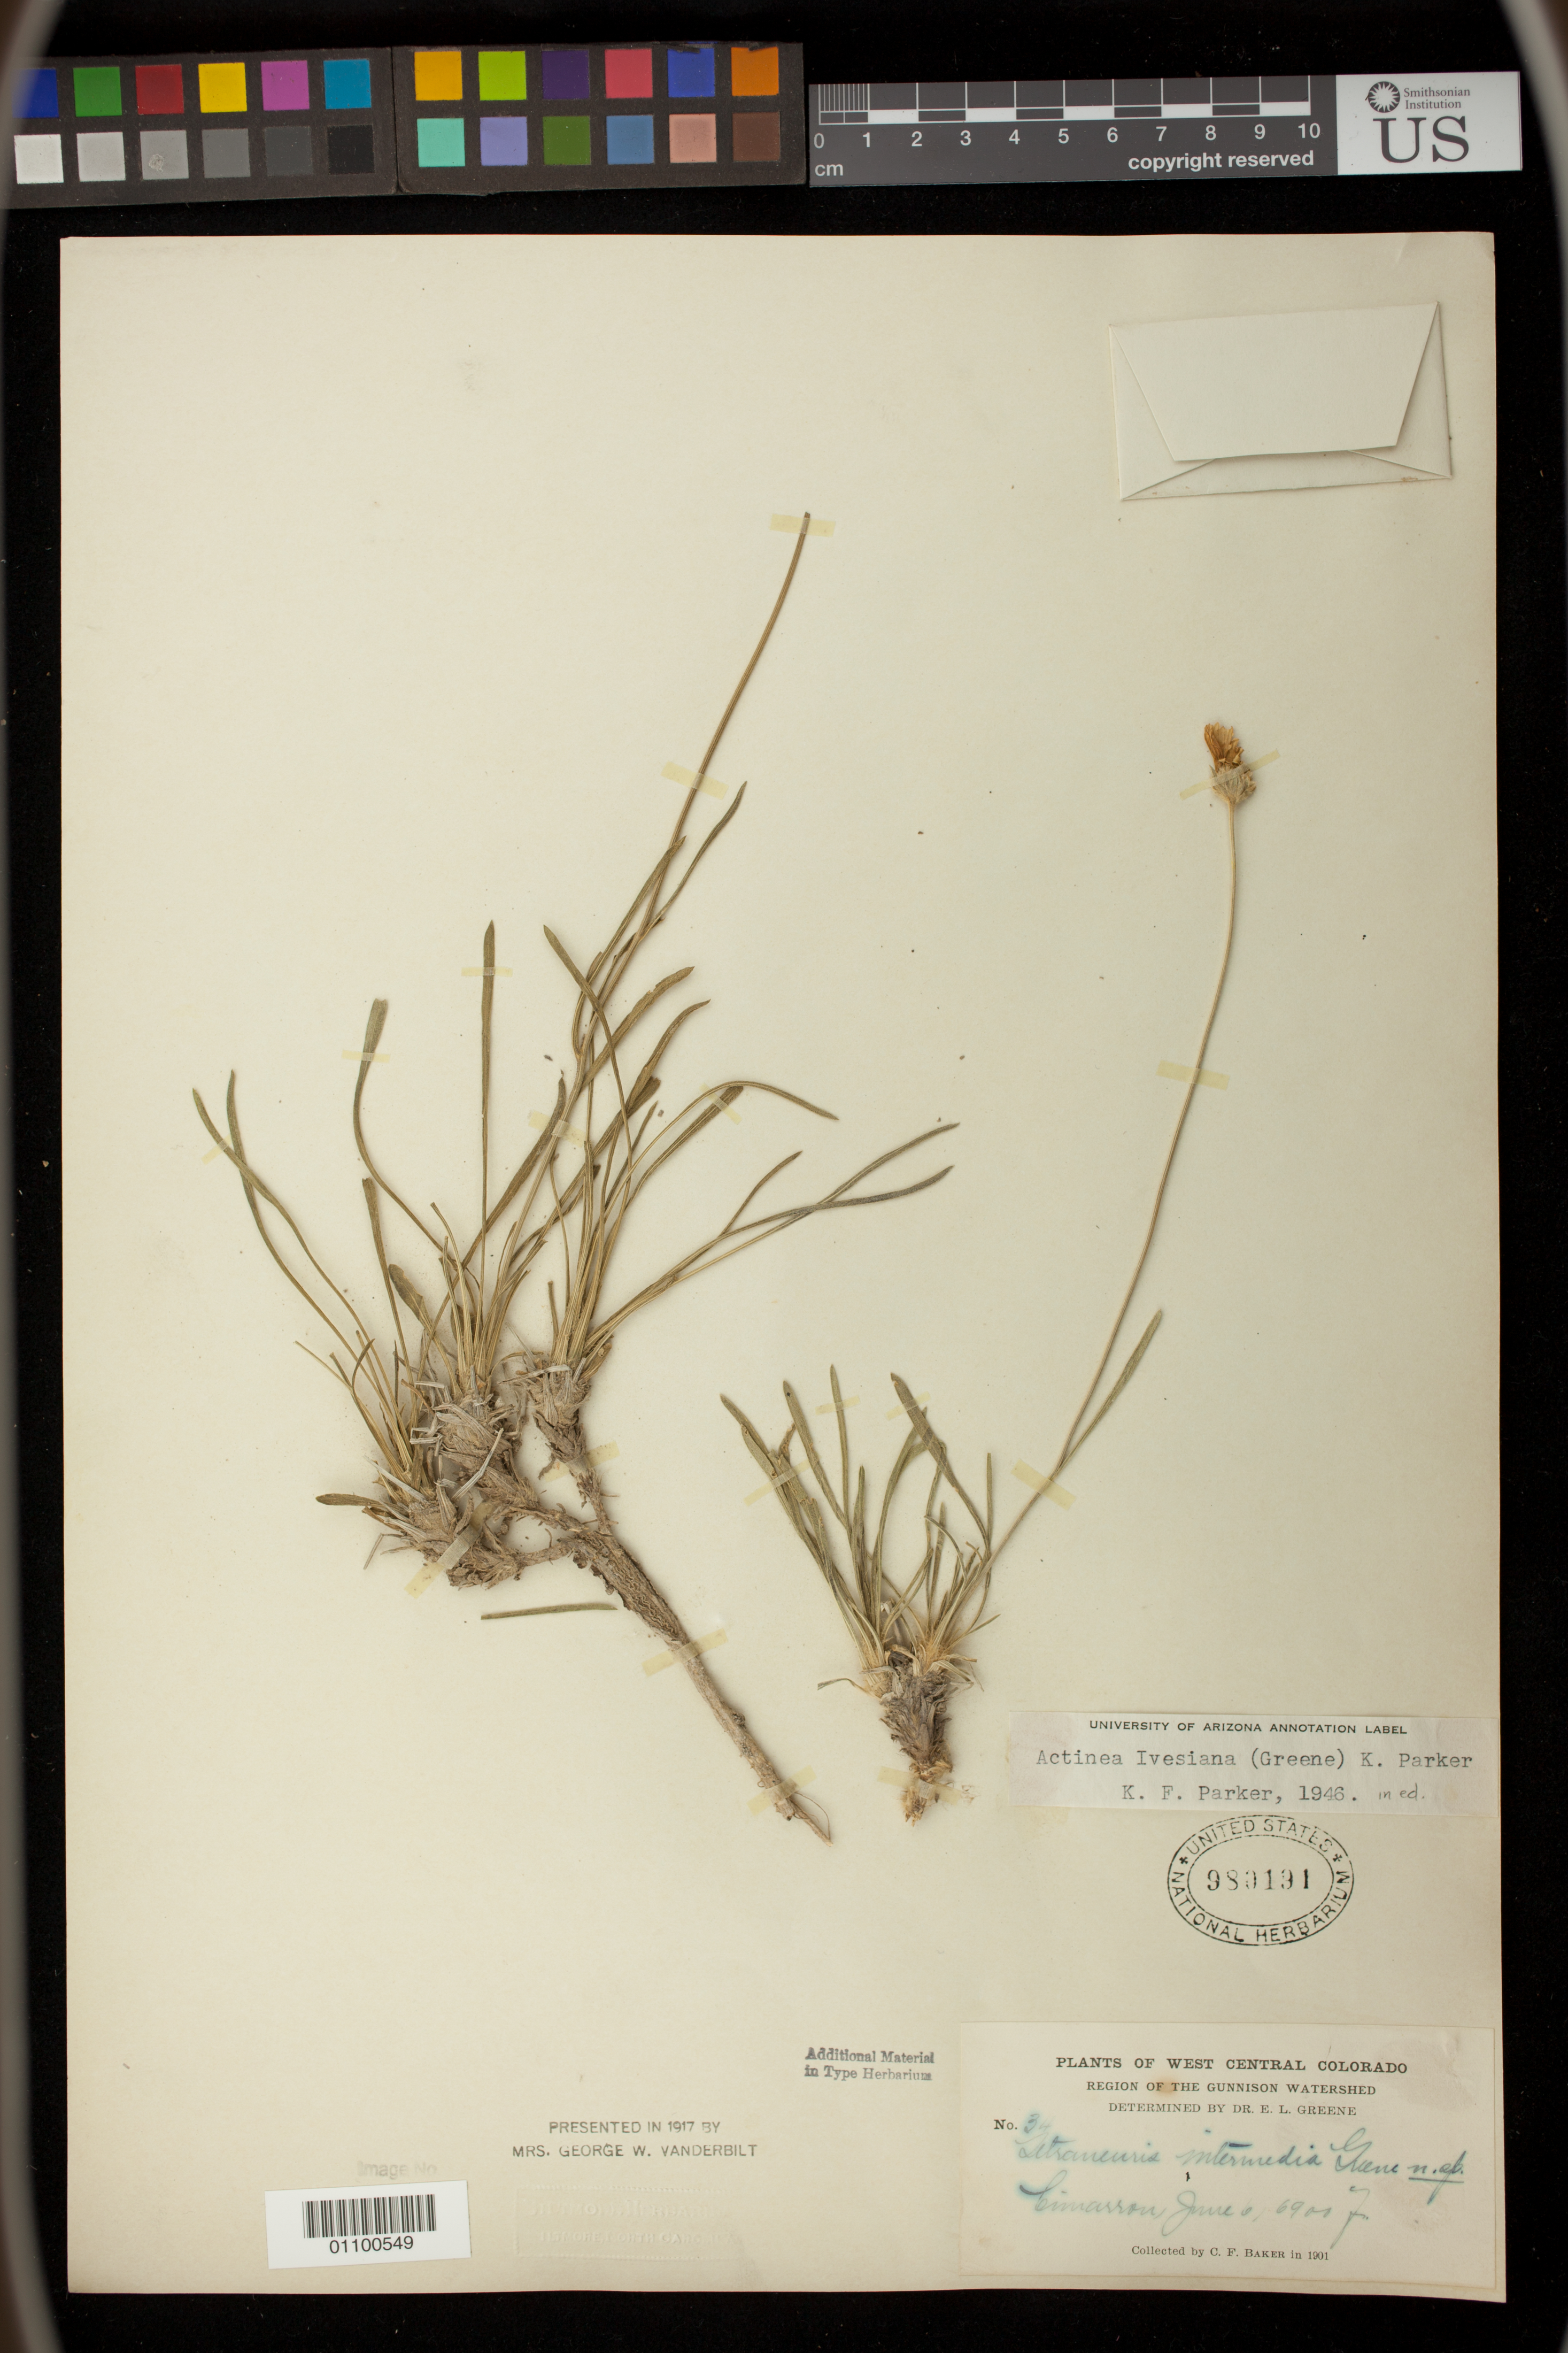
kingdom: Plantae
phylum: Tracheophyta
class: Magnoliopsida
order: Asterales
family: Asteraceae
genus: Tetraneuris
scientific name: Tetraneuris intermedia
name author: Greene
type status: Isotype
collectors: C. F. Baker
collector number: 34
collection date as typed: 06 Jun 1901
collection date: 1901-06-06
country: United States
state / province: Colorado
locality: Cimarron.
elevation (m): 2103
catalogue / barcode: US 980191